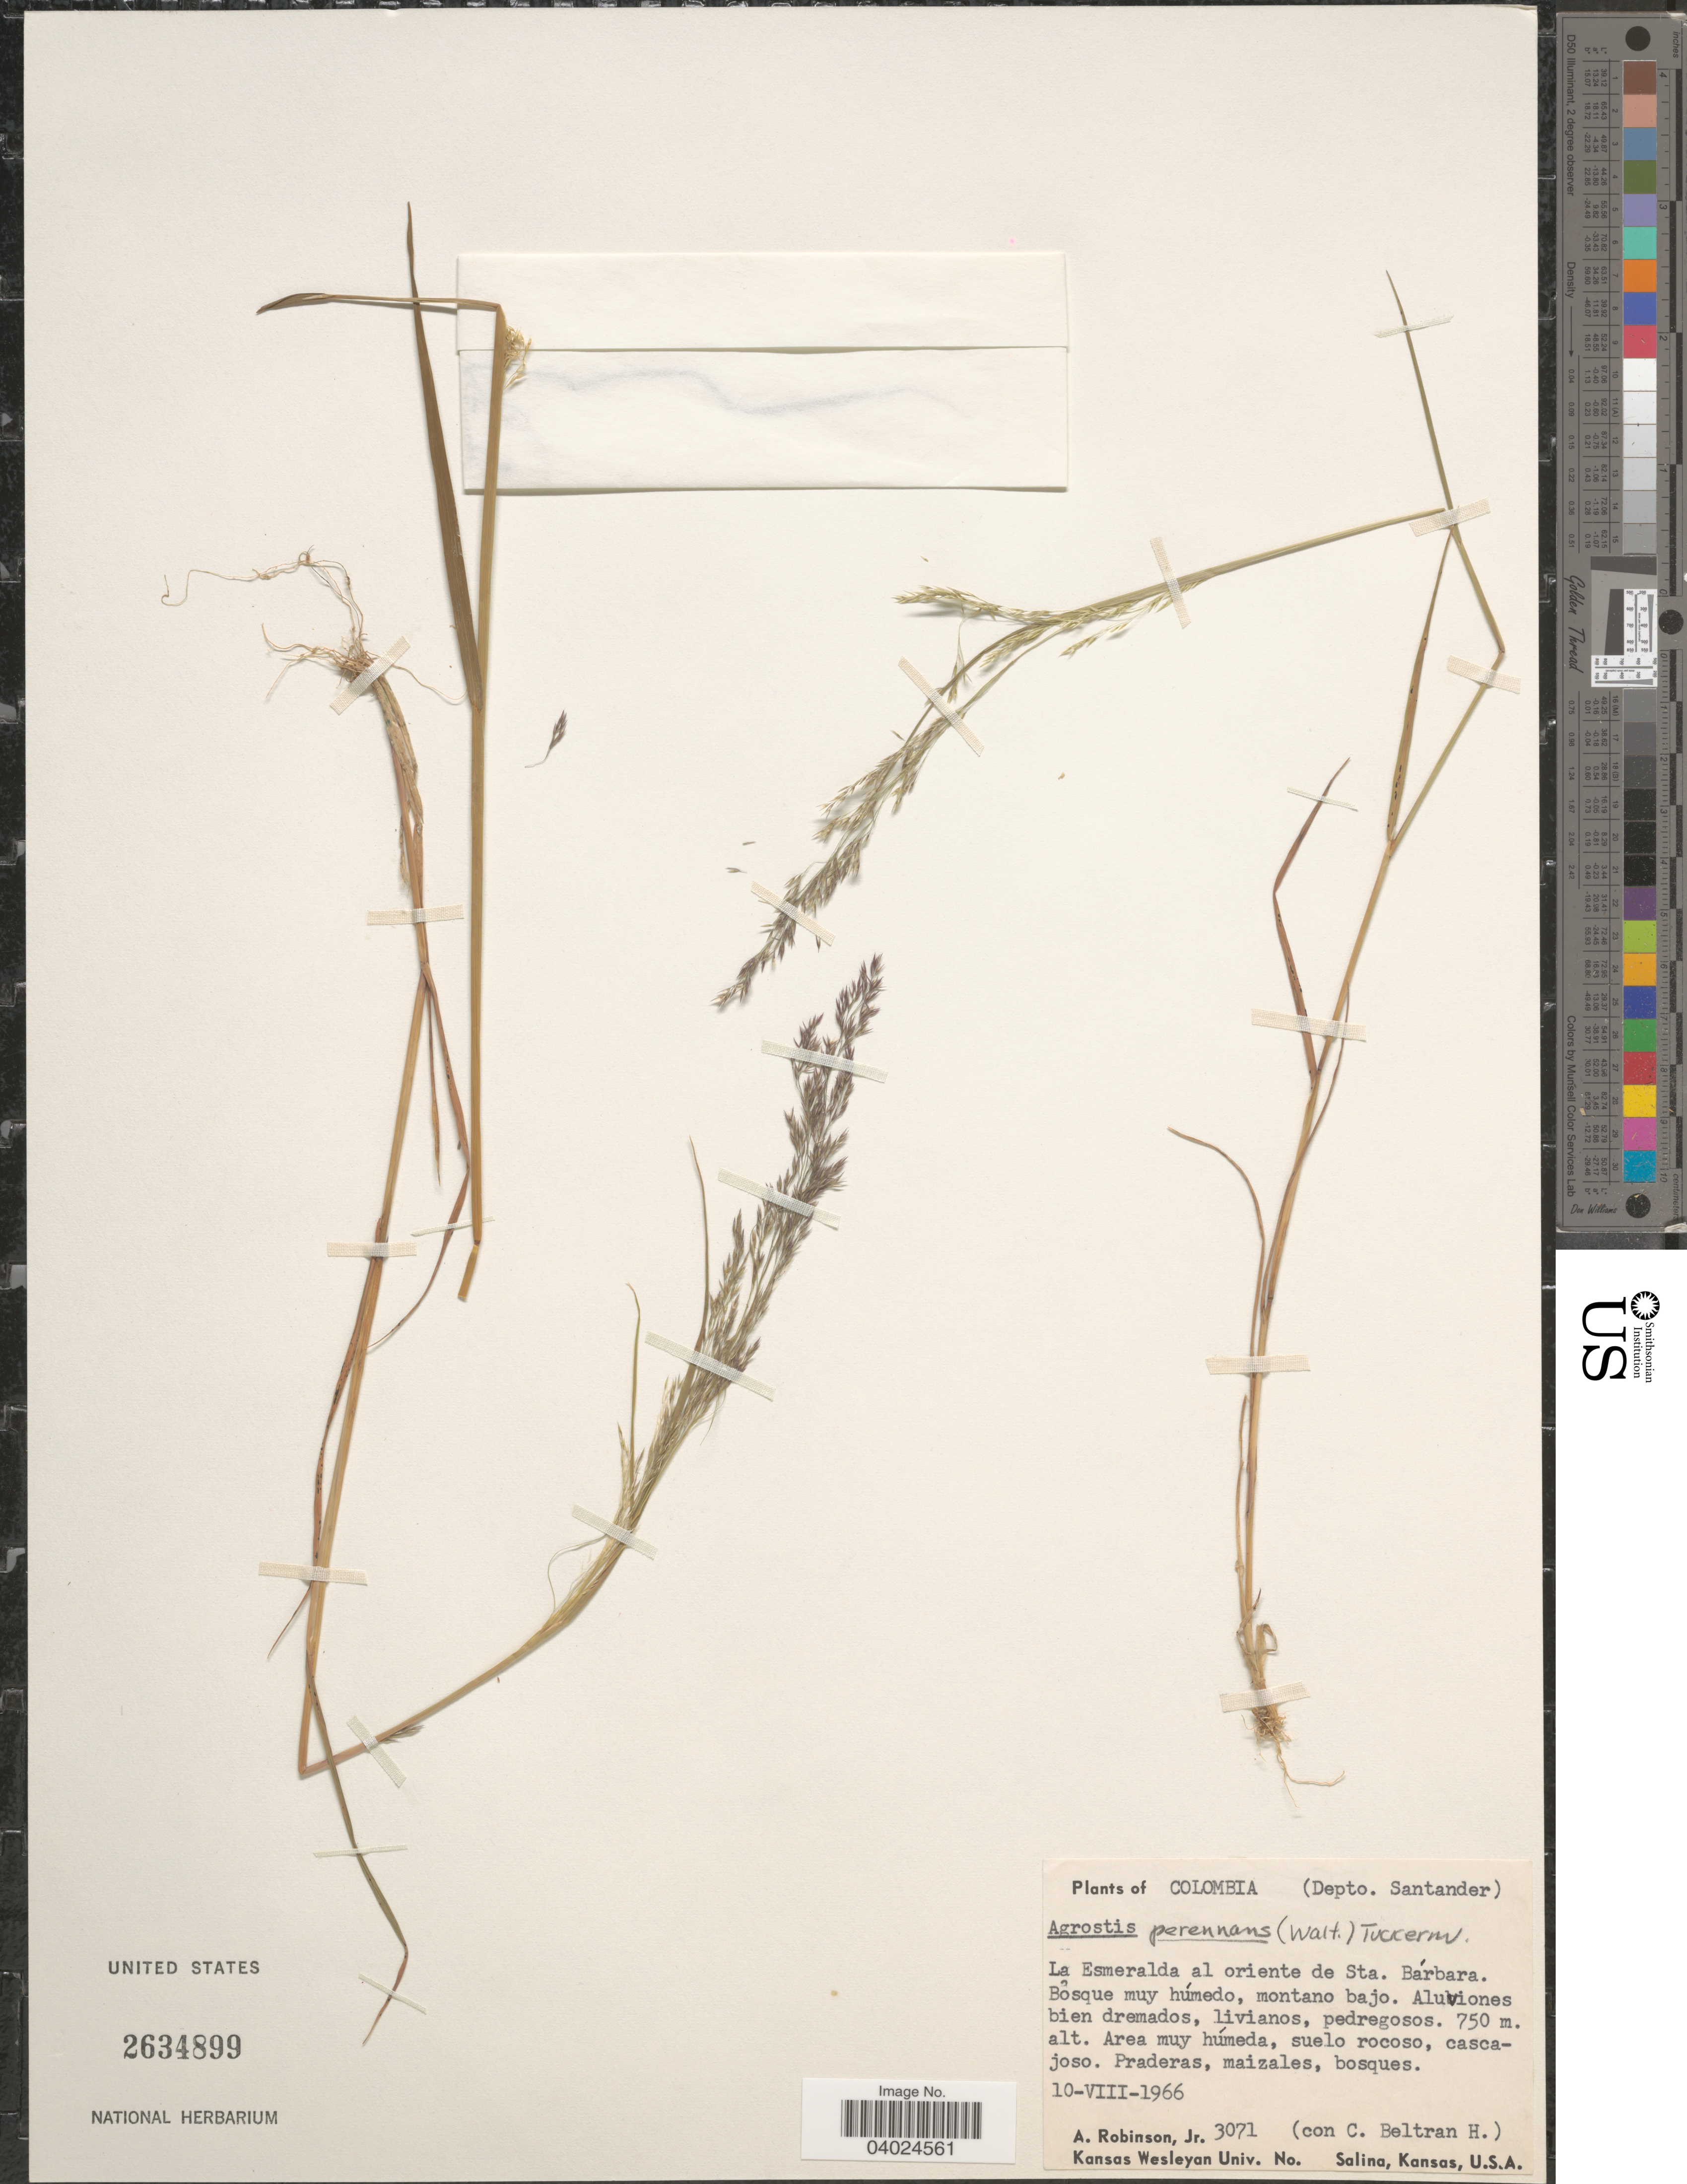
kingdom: Plantae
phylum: Tracheophyta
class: Liliopsida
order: Poales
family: Poaceae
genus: Agrostis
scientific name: Agrostis perennans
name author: (Walter) Tuck.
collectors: A. Robinson Jr. & C. Beltran H.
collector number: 3071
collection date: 1966-08-10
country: Colombia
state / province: Santander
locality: (Depto. Santander). La Esmeralda al oriente de Sta. Bárbara. Bosque muy húmedo, montano bajo.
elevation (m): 750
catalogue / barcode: US 2634899